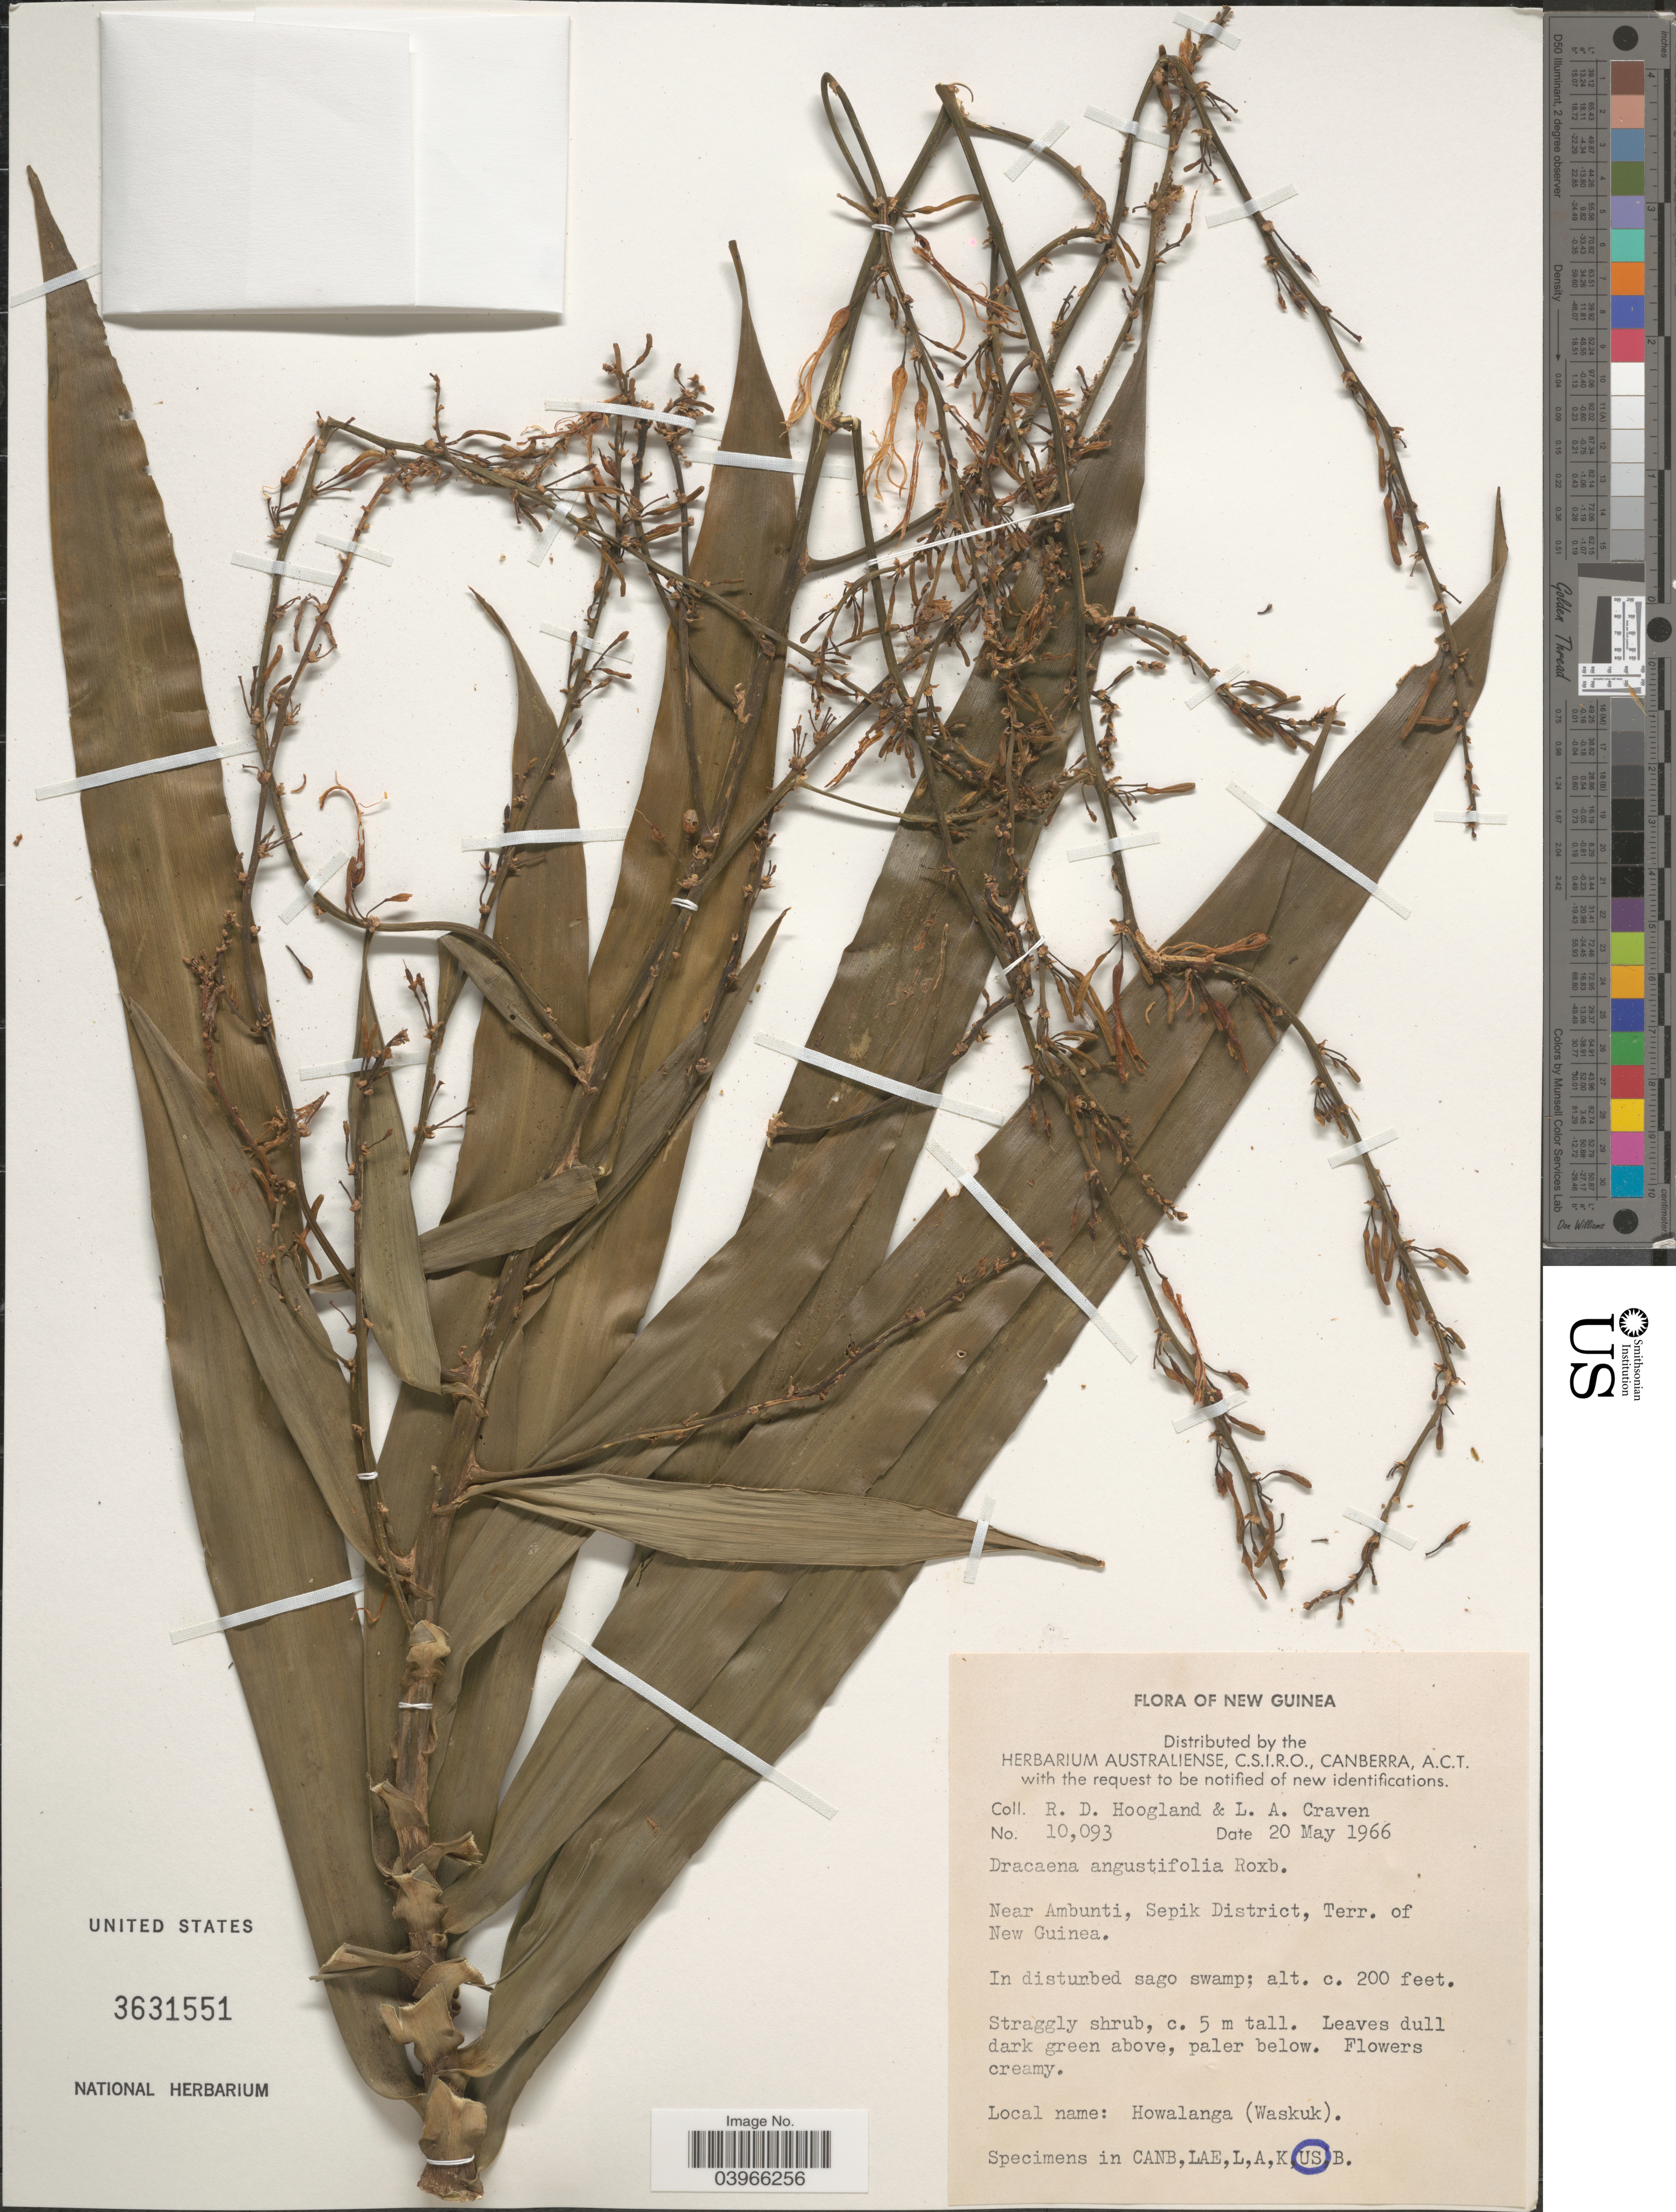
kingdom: Plantae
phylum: Tracheophyta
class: Liliopsida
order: Asparagales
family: Asparagaceae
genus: Dracaena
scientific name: Dracaena angustifolia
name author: (Medik.) Roxb.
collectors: R. D. Hoogland & L. A. Craven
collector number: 10093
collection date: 1966-05-20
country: Papua New Guinea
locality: New Guinea. Near Ambunti, Sepik District, Terr. of New Guinea.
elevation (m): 61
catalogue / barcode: US 3631551